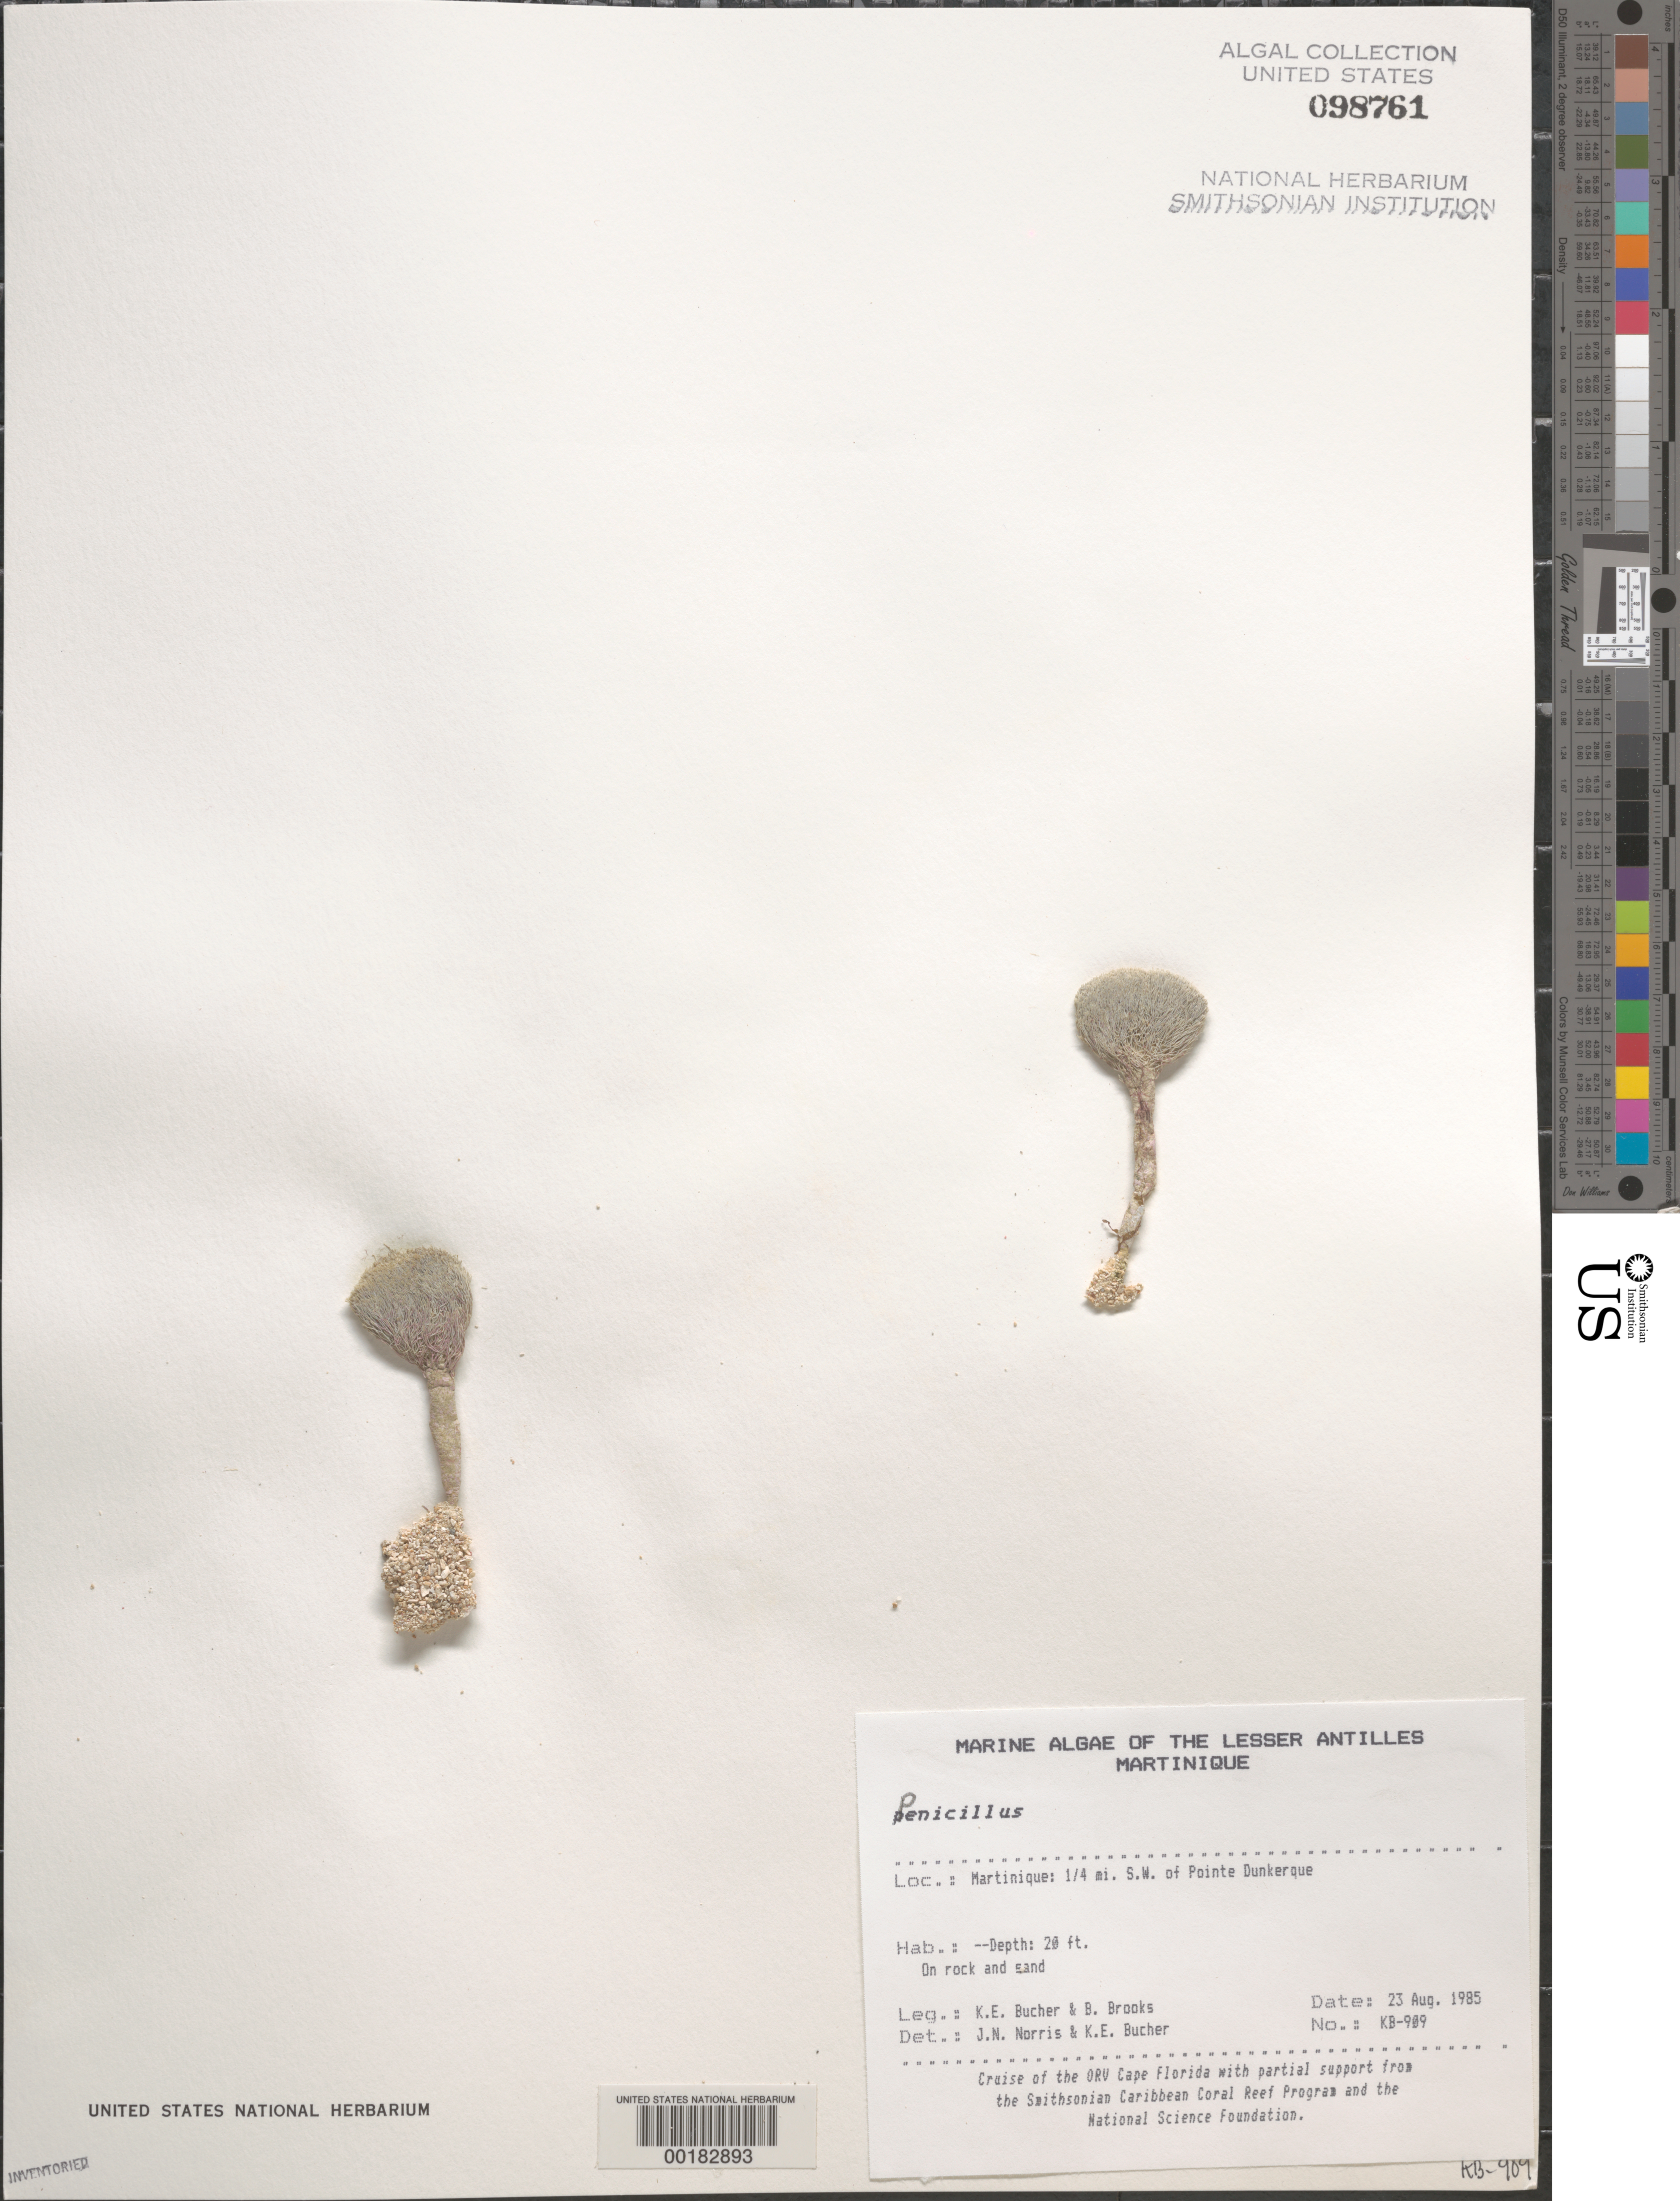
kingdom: Plantae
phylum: Chlorophyta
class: Ulvophyceae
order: Bryopsidales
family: Udoteaceae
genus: Penicillus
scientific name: Penicillus sp.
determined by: Norris, J. N.; Bucher, K. E.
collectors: K. E. Bucher & B. Brooks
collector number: Kb-909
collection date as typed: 23 Aug 1985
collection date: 1985-08-23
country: Martinique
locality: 1/4th mile southwest of Pointe Dunkerque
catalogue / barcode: US 98761